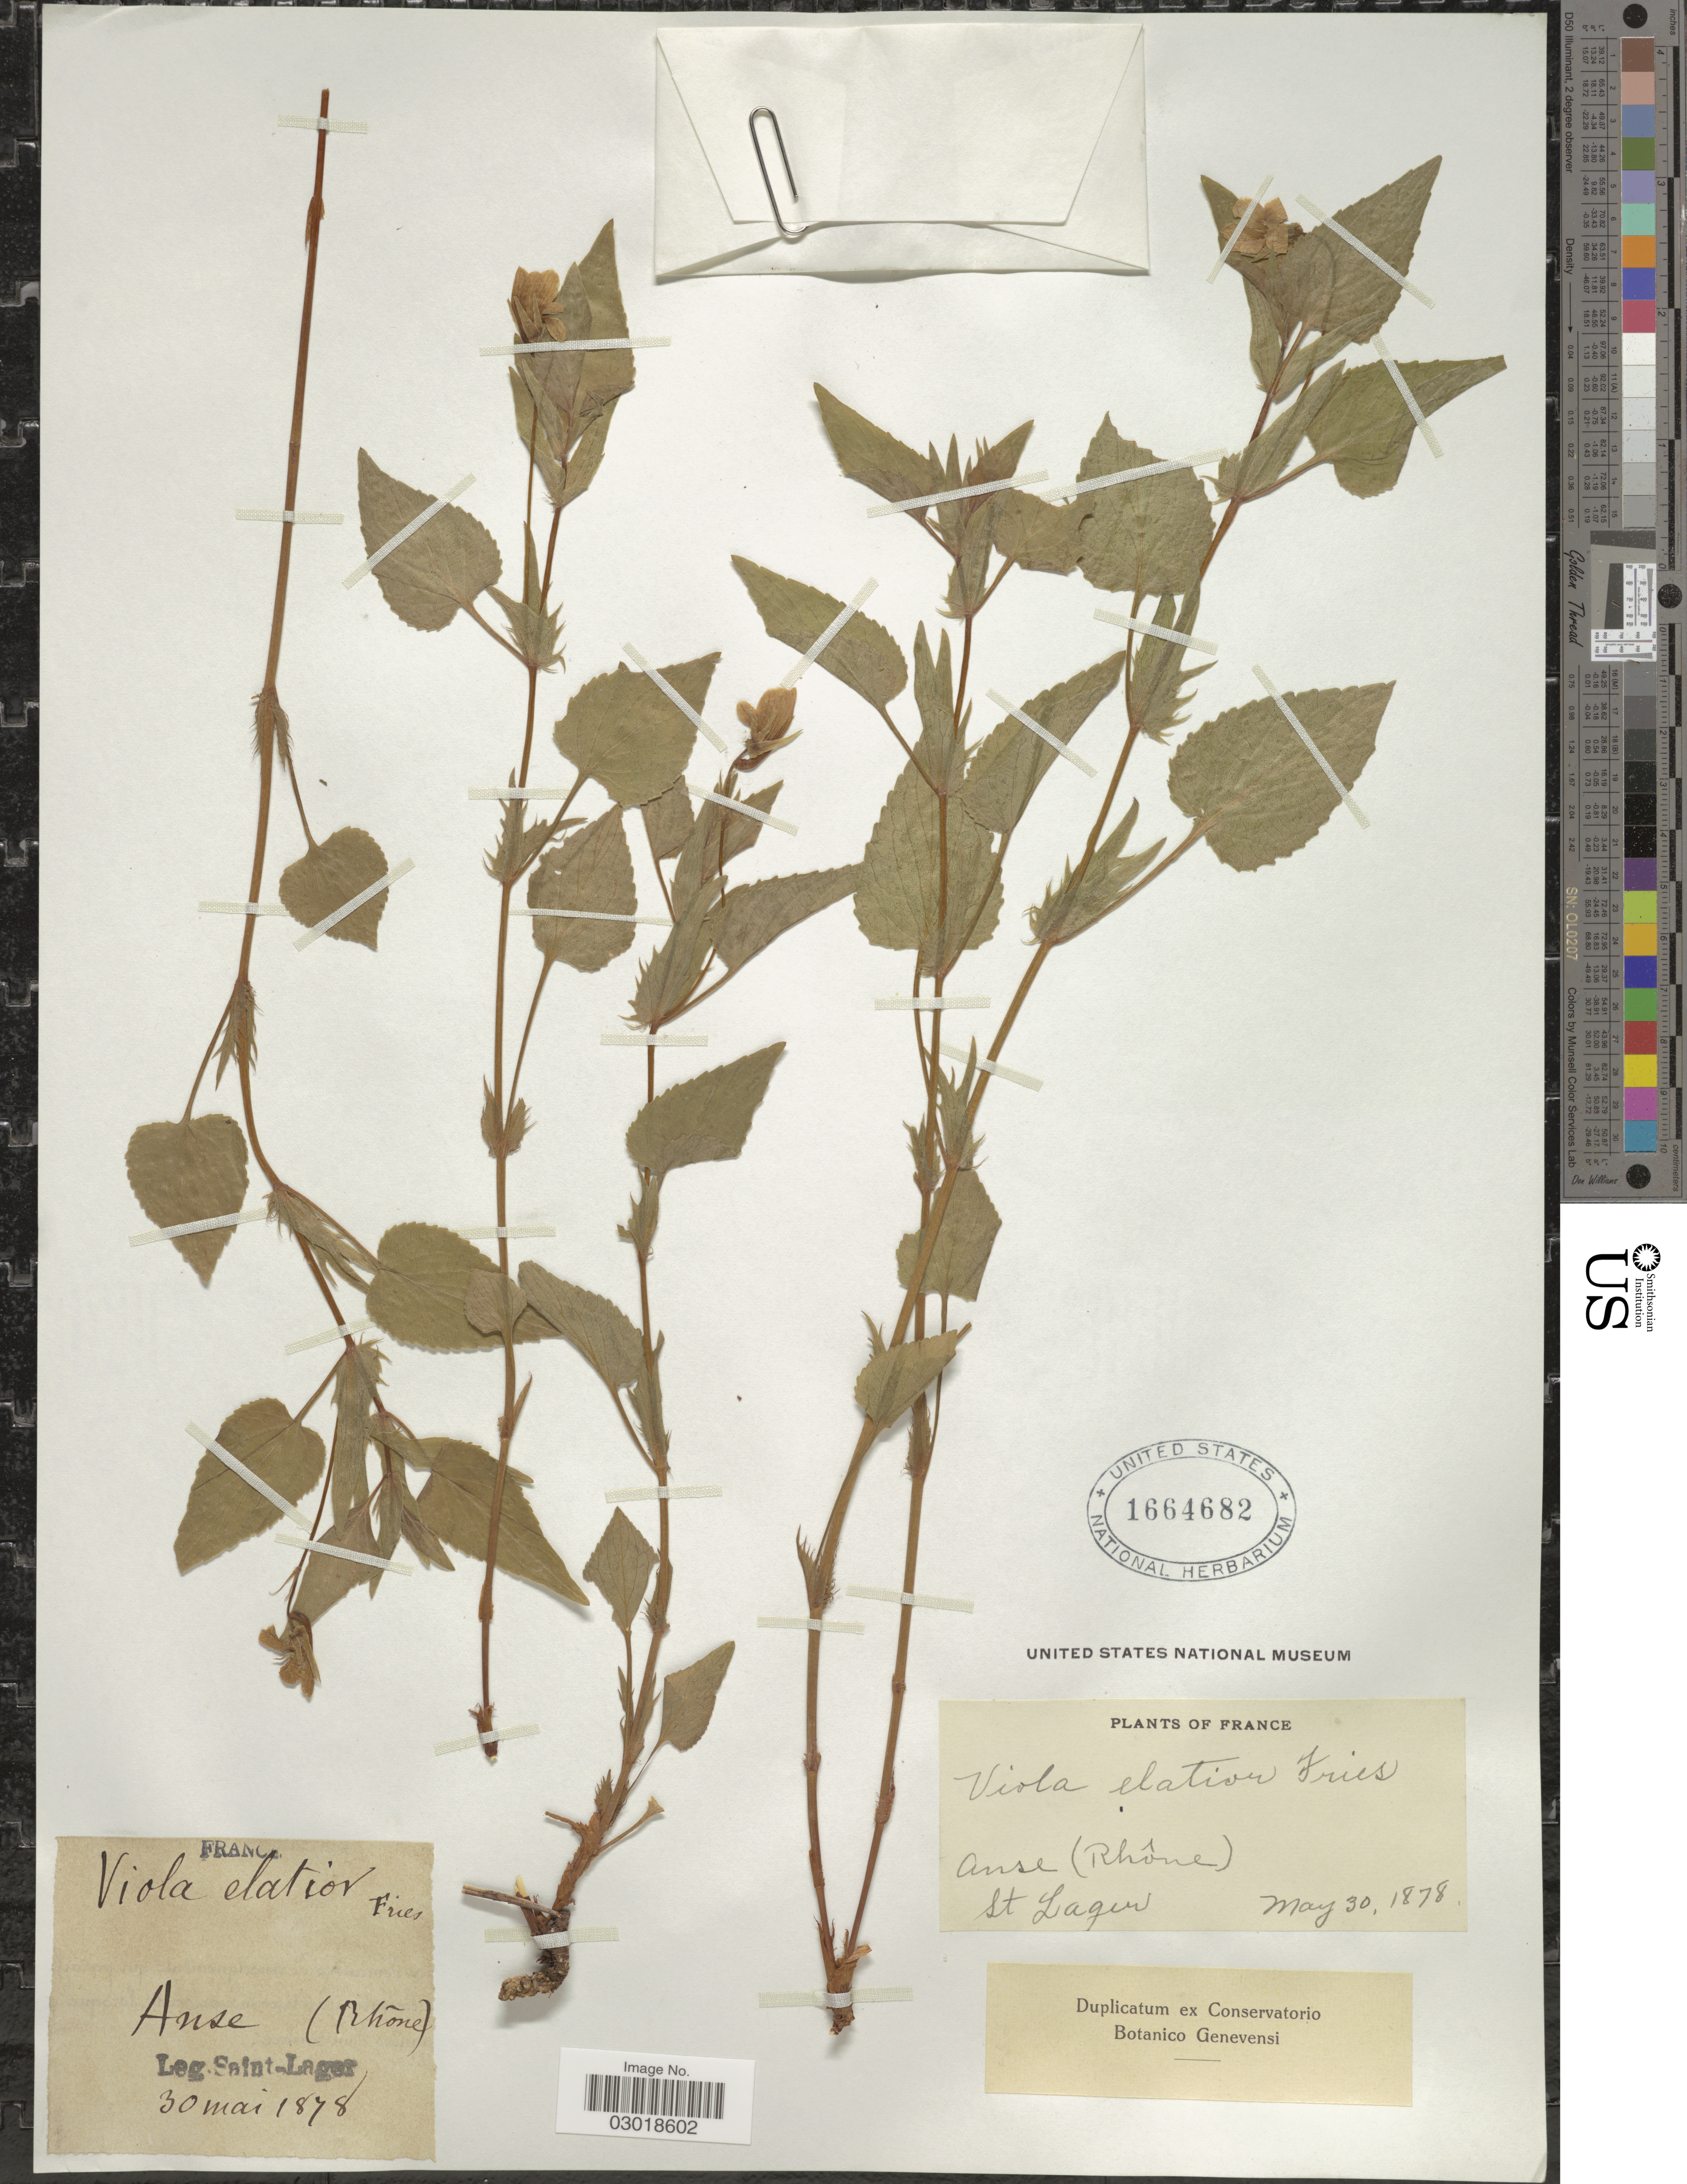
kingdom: Plantae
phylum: Tracheophyta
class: Magnoliopsida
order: Malpighiales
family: Violaceae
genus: Viola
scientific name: Viola elatior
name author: Fr.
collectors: Saint-Lager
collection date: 1878-05-30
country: France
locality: Anse (Rhône).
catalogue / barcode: US 1664682